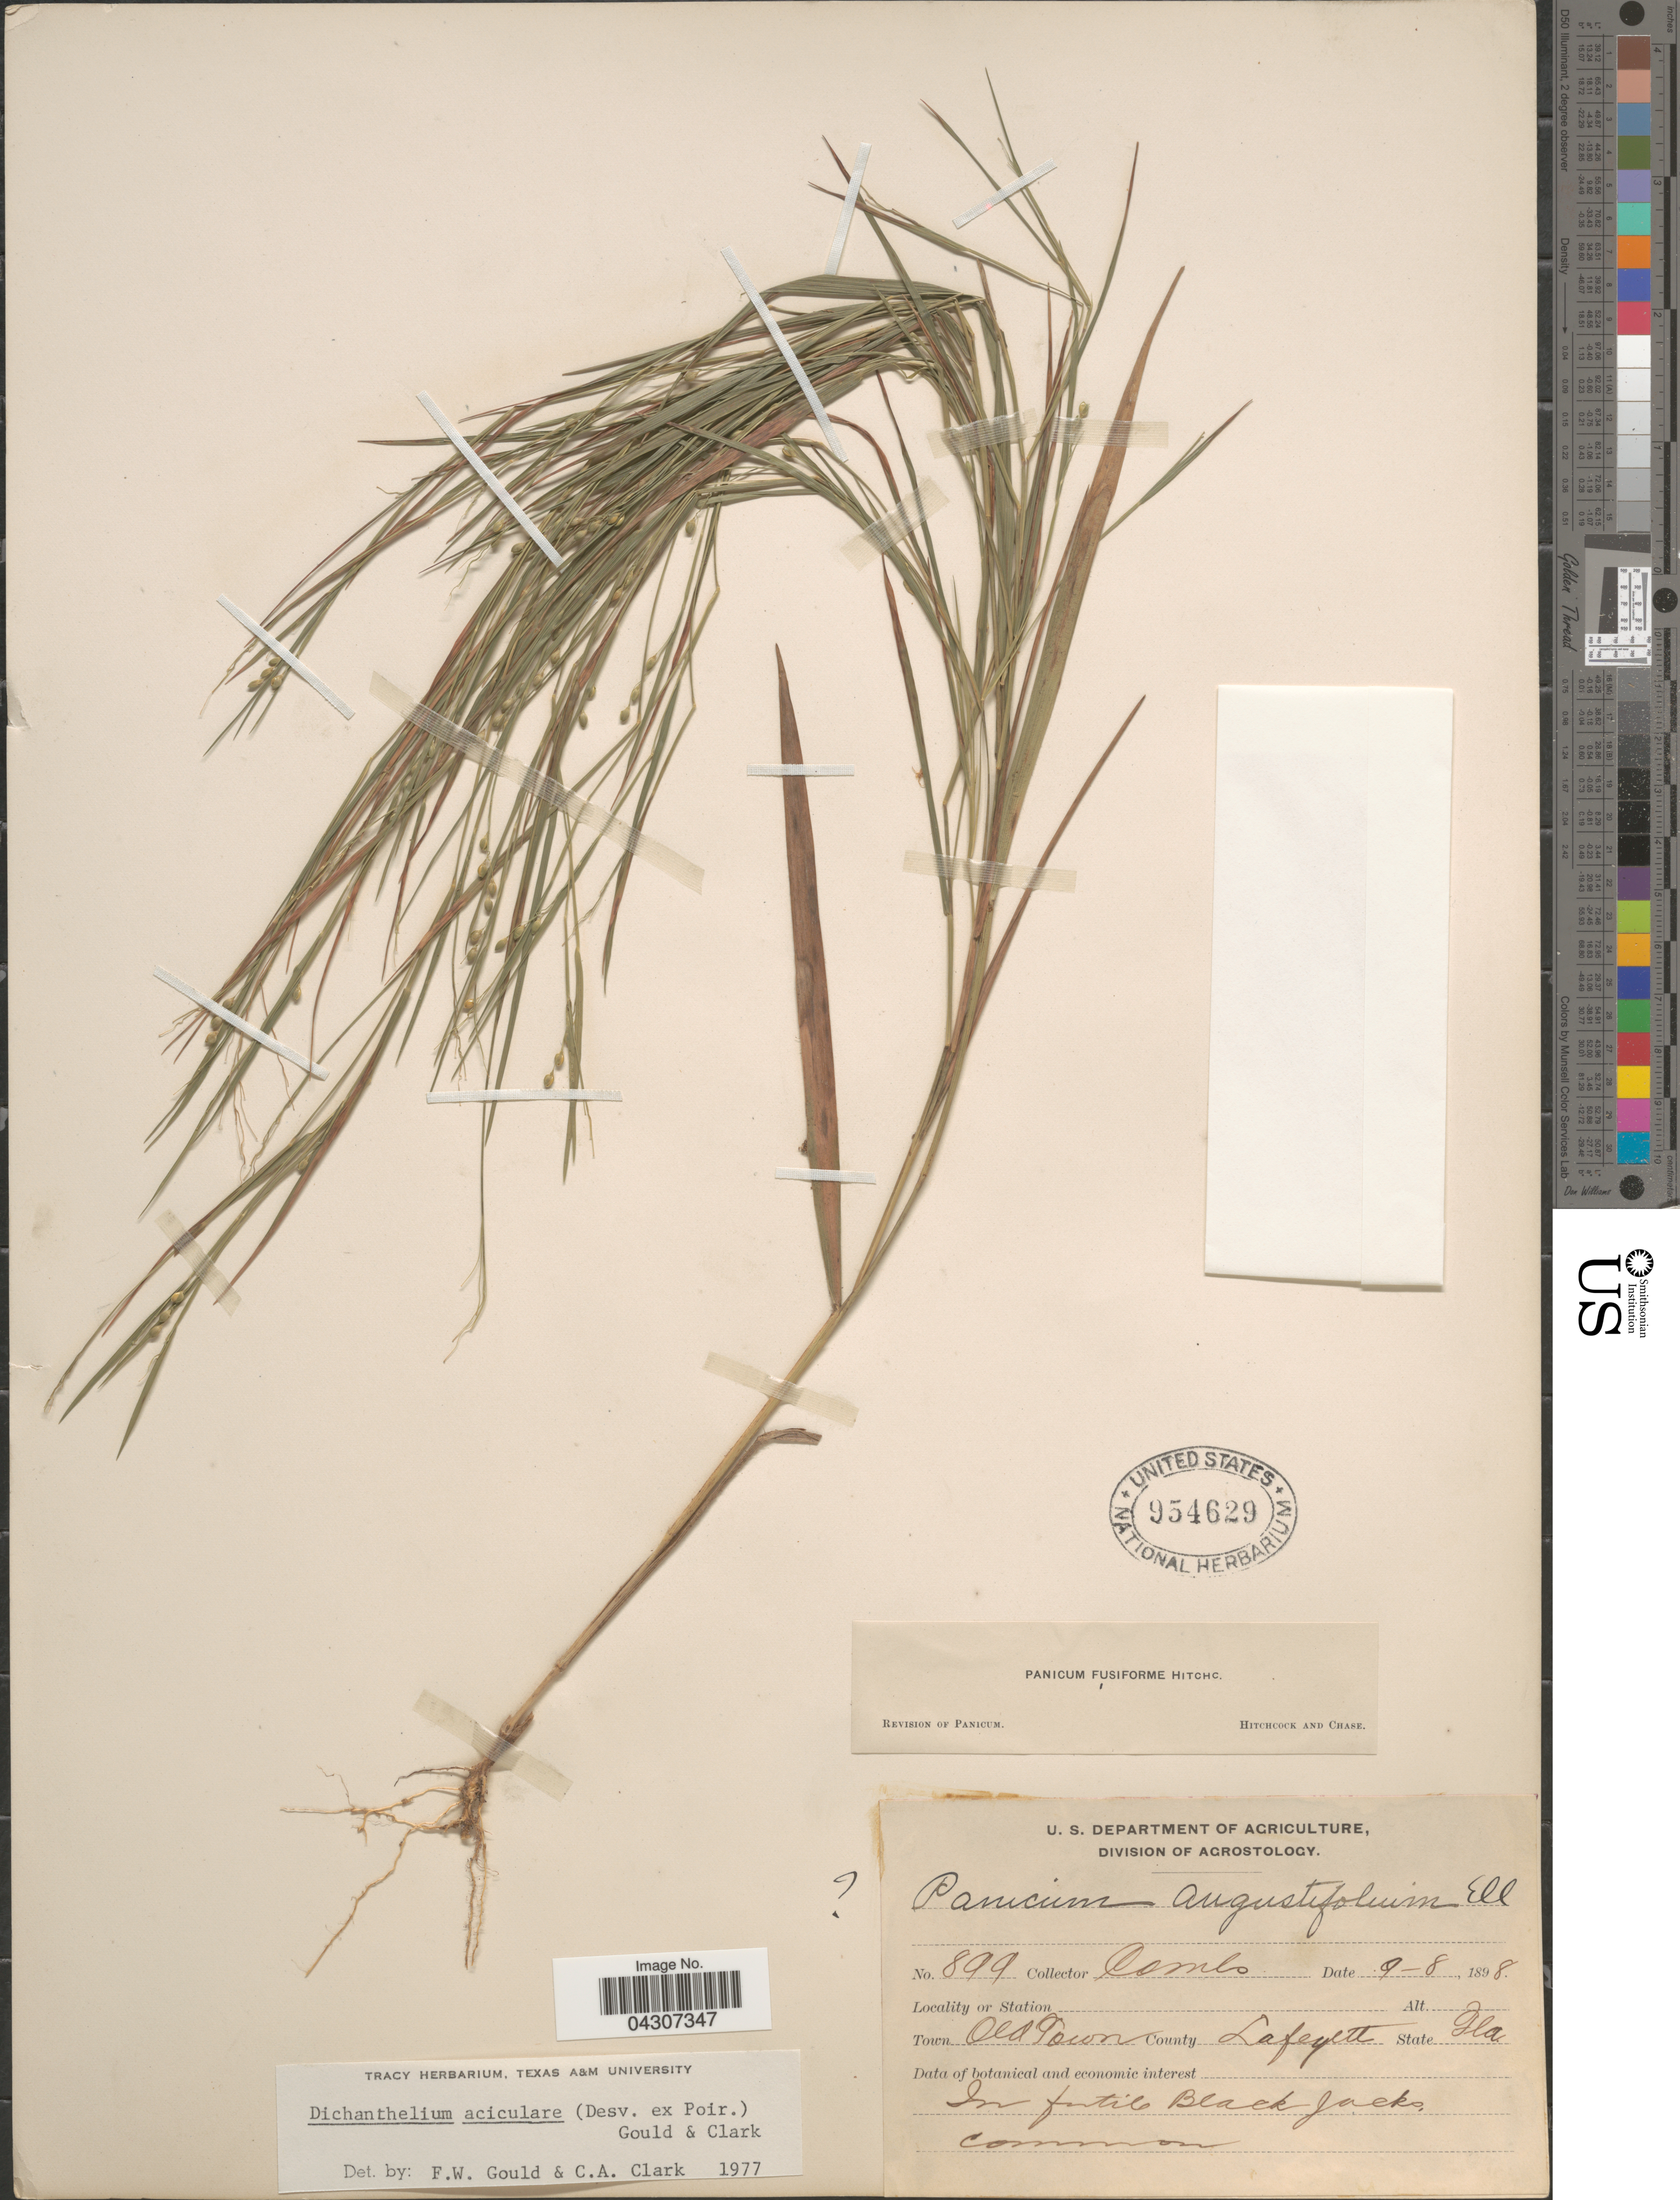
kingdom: Plantae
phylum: Tracheophyta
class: Liliopsida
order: Poales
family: Poaceae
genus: Dichanthelium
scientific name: Dichanthelium aciculare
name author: (Desv. ex Poir.) Gould & C.A. Clark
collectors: -. Combs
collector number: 899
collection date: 1898-09-08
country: United States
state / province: Florida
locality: Town Old Town. County Lafeyett.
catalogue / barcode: US 954629